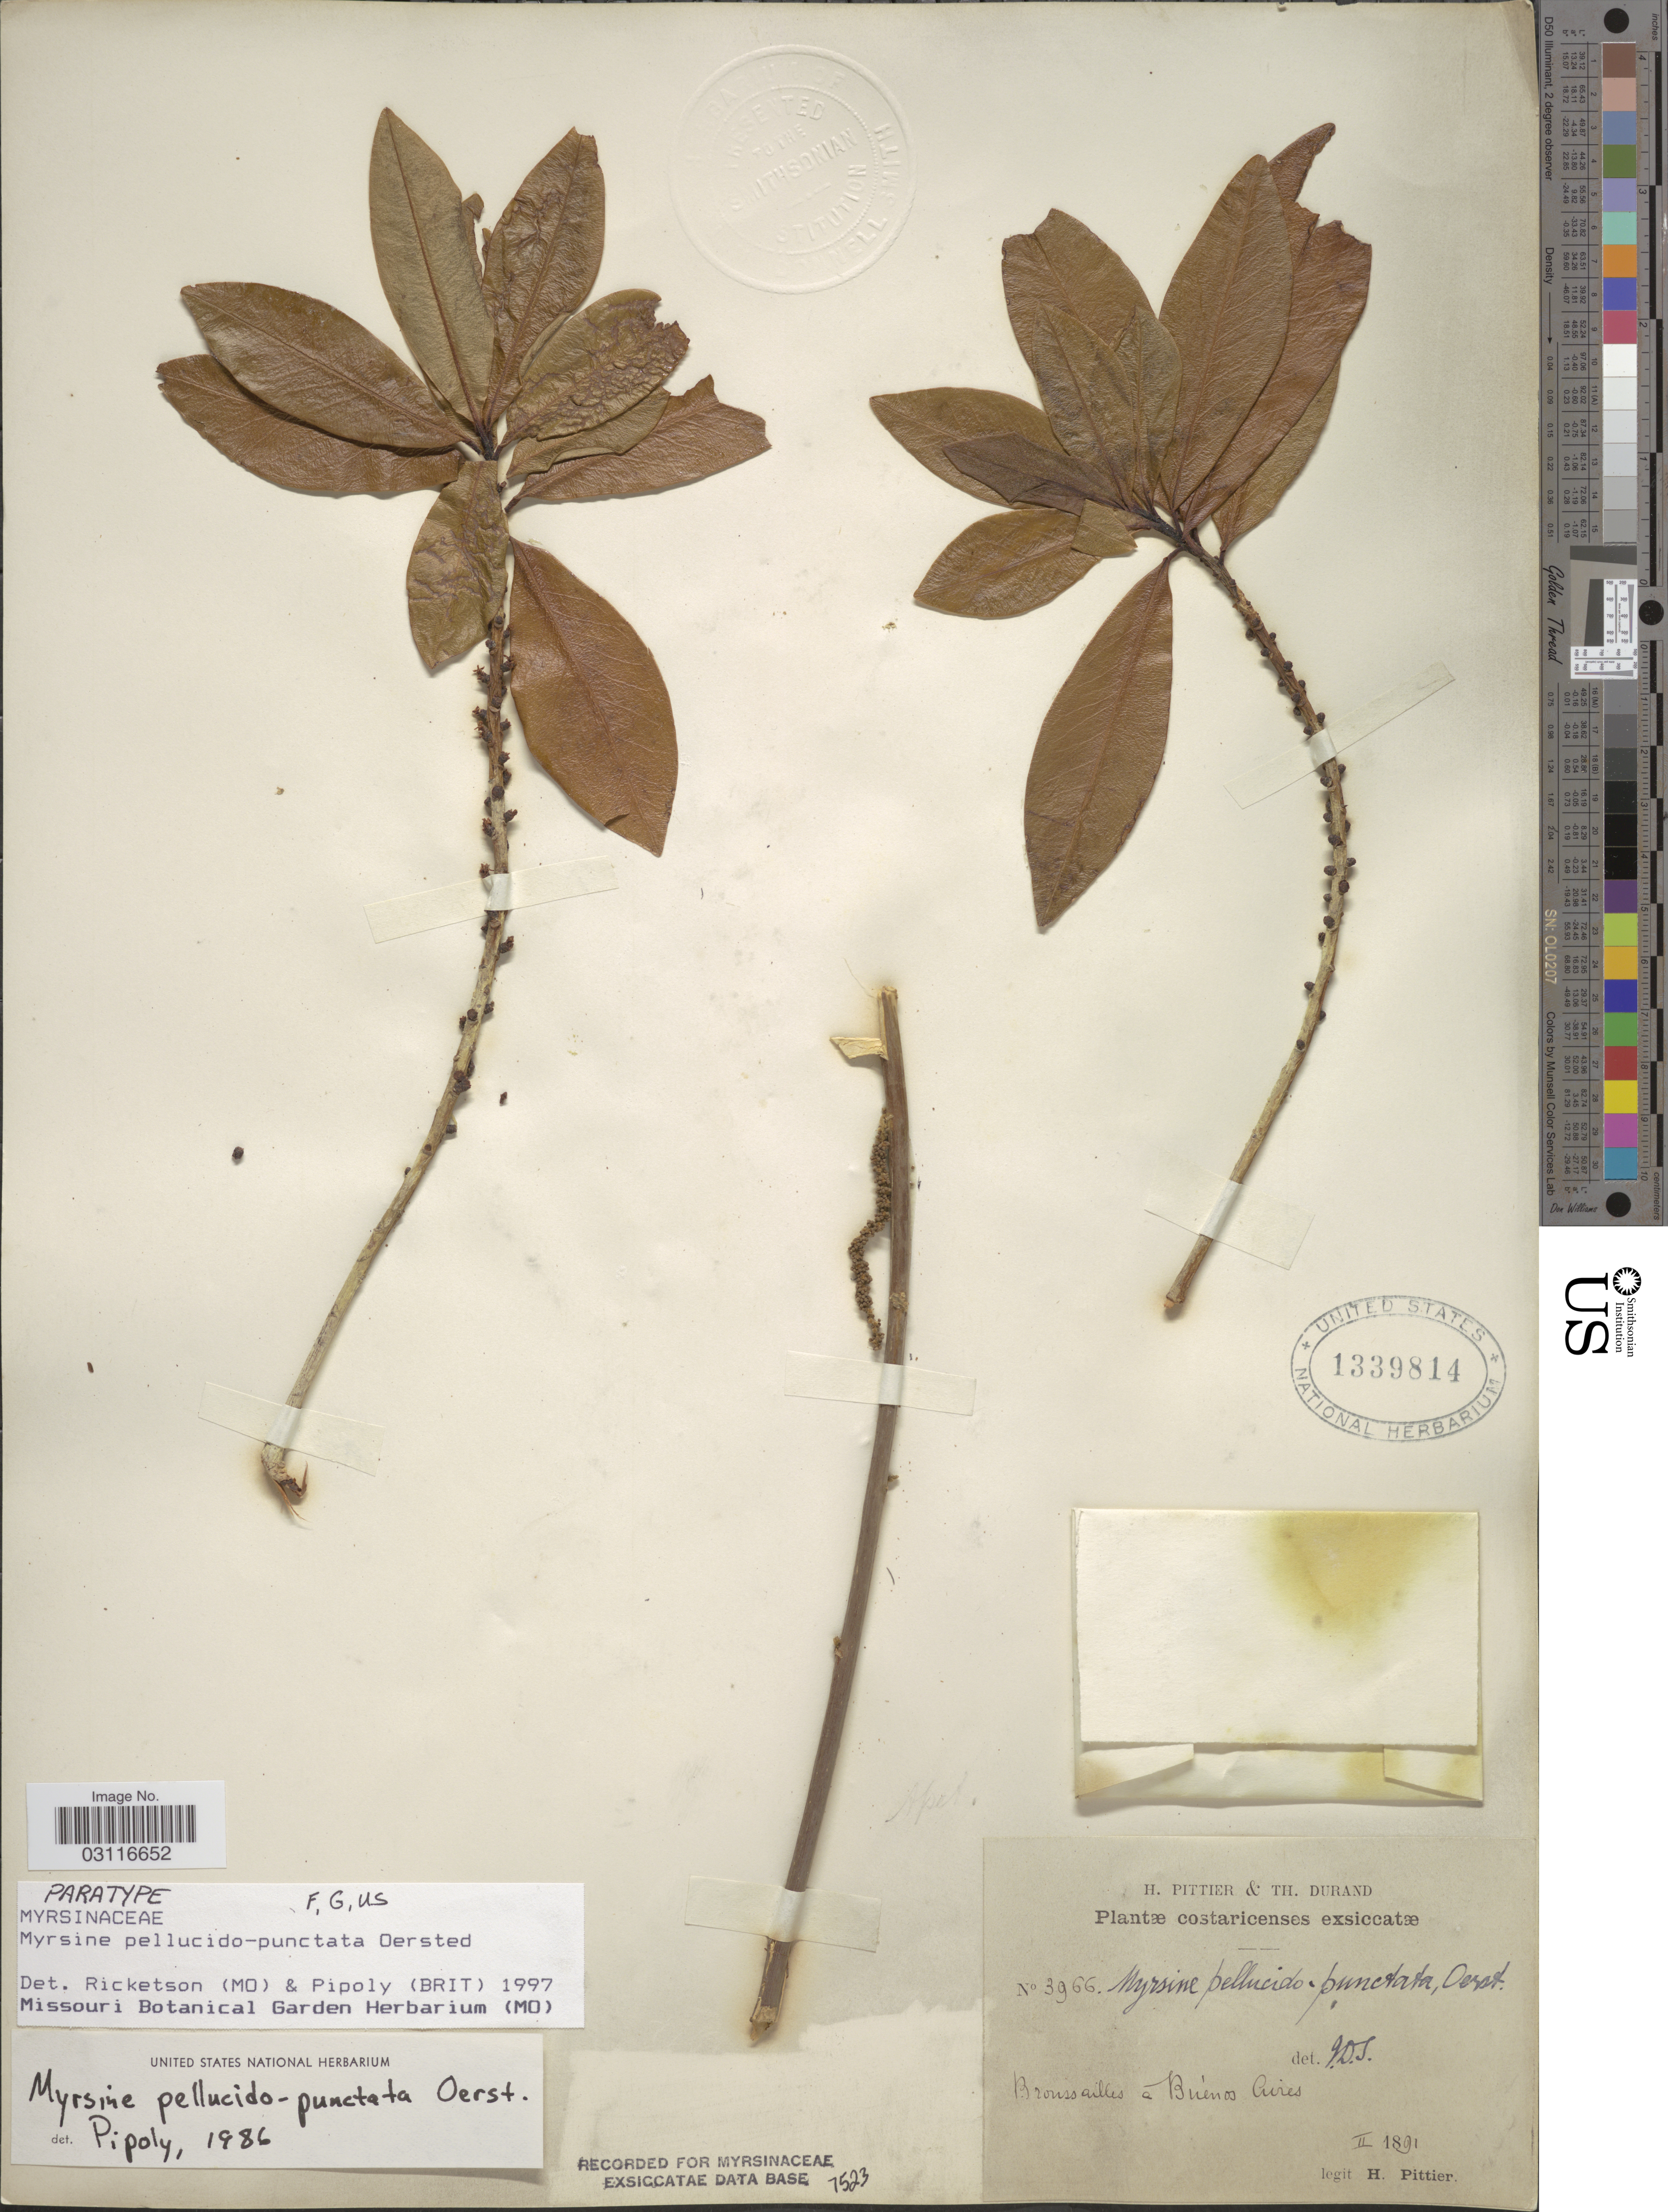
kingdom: Plantae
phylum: Tracheophyta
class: Magnoliopsida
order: Ericales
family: Primulaceae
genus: Myrsine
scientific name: Myrsine pellucido-punctata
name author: Oerst.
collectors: H. F. Pittier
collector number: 3966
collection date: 1891-02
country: Costa Rica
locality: Costaricenses. Broussailles a Buénos Aires.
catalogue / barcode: US 1339814